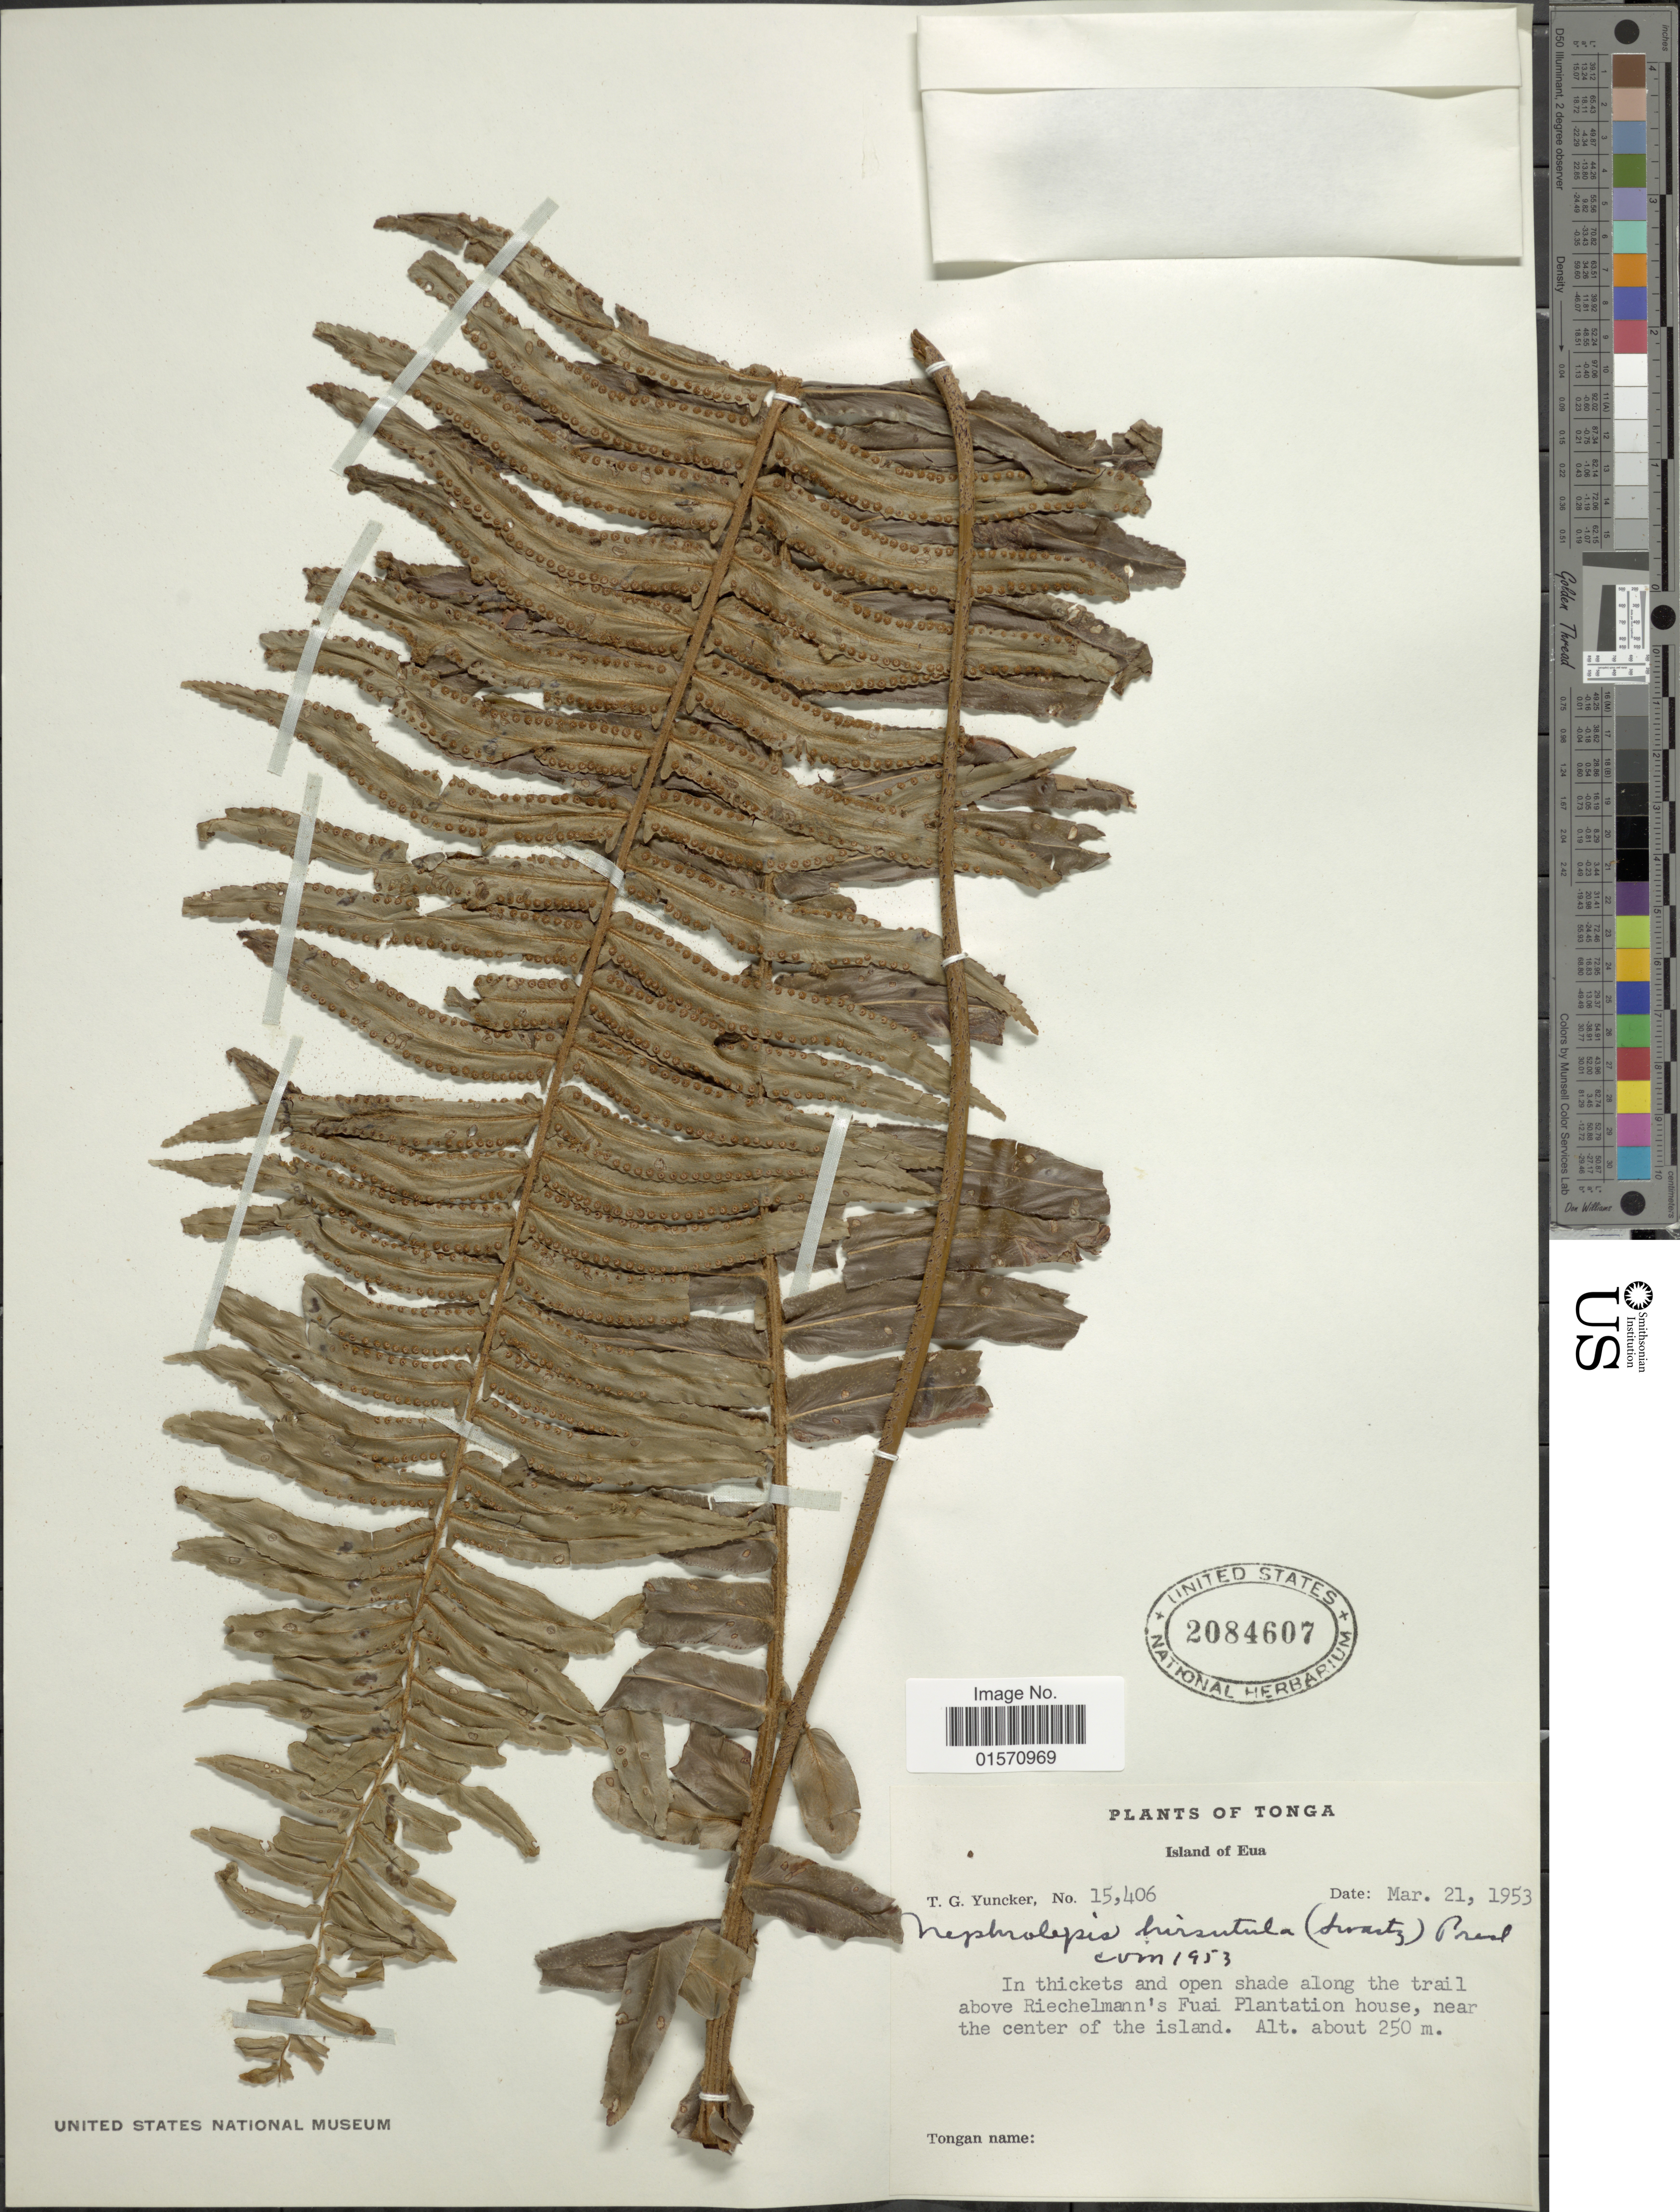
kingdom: Plantae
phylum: Tracheophyta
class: Polypodiopsida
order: Polypodiales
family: Nephrolepidaceae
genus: Nephrolepis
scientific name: Nephrolepis hirsutula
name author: (G. Forst.) C. Presl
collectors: T. G. Yuncker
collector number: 15406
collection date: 1953-03-21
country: Tonga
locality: Island of Eua. along the trail above Riechelmann's Fuai Plantation house, near the center of the island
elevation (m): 250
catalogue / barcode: US 2084607